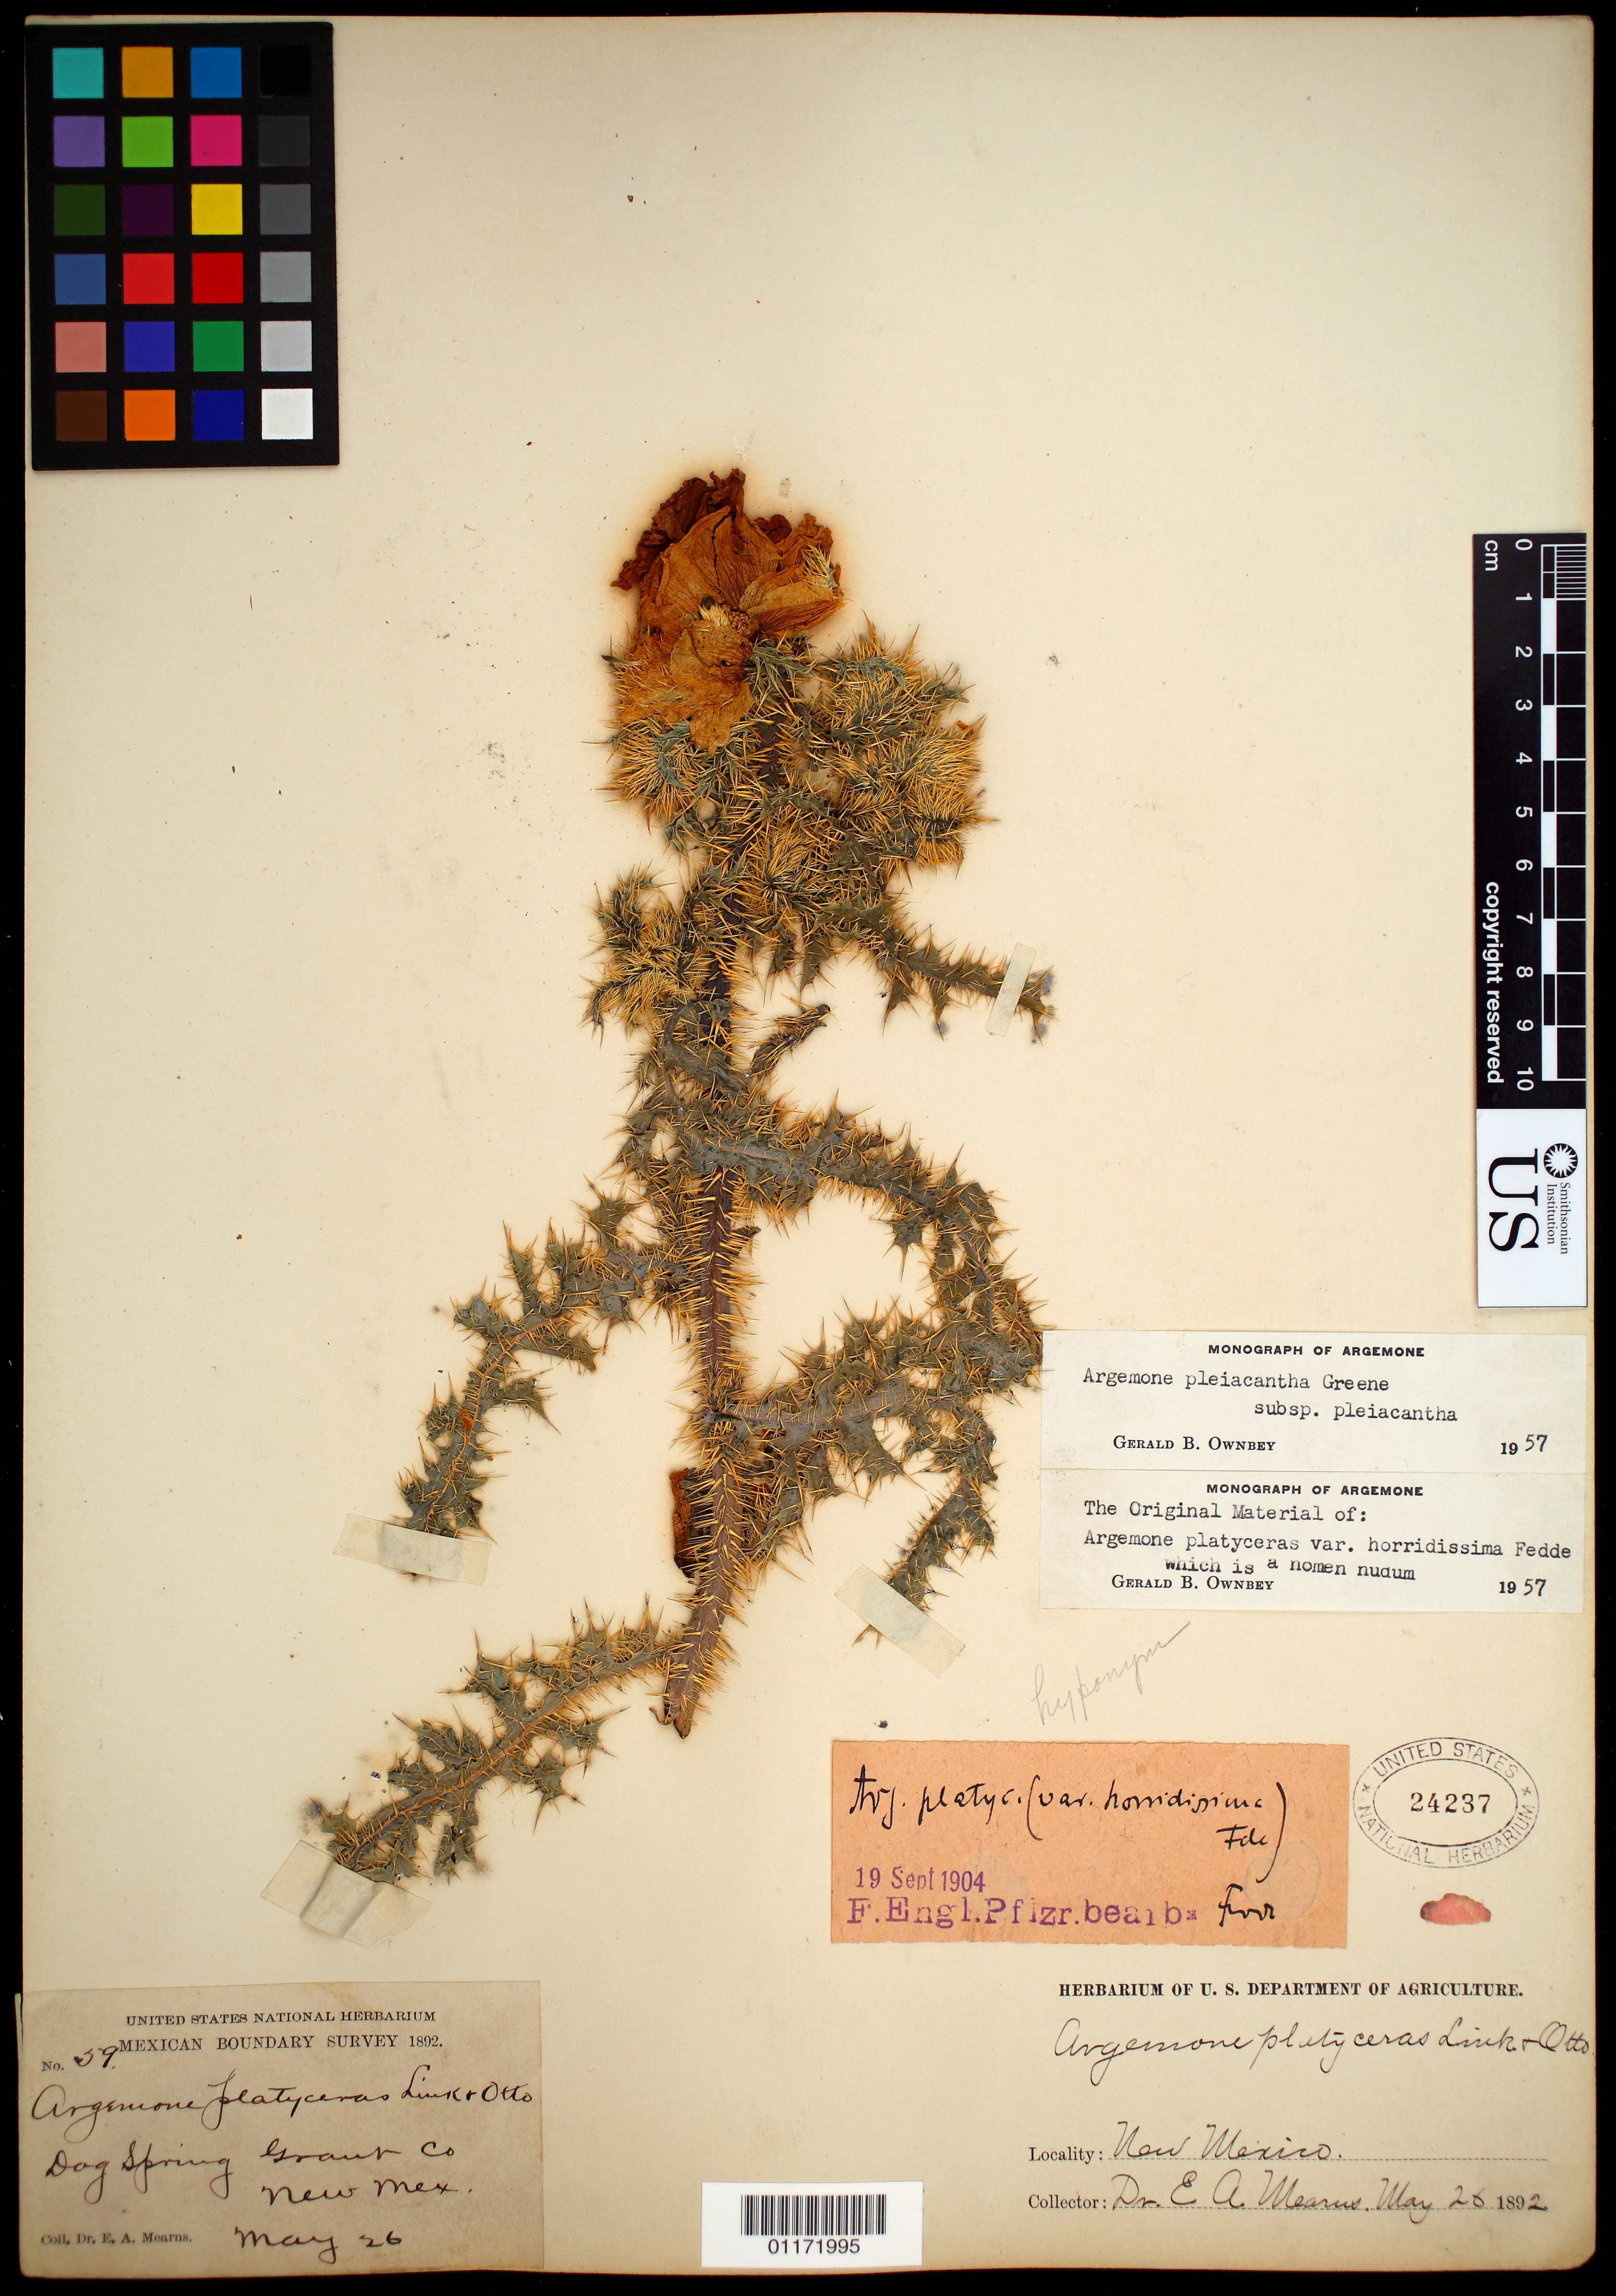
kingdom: Plantae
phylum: Tracheophyta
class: Magnoliopsida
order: Ranunculales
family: Papaveraceae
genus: Argemone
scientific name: Argemone pleiacantha subsp. pleiacantha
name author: Greene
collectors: E. A. Mearns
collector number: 59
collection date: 1892-05-26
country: United States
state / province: New Mexico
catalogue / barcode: US 24237